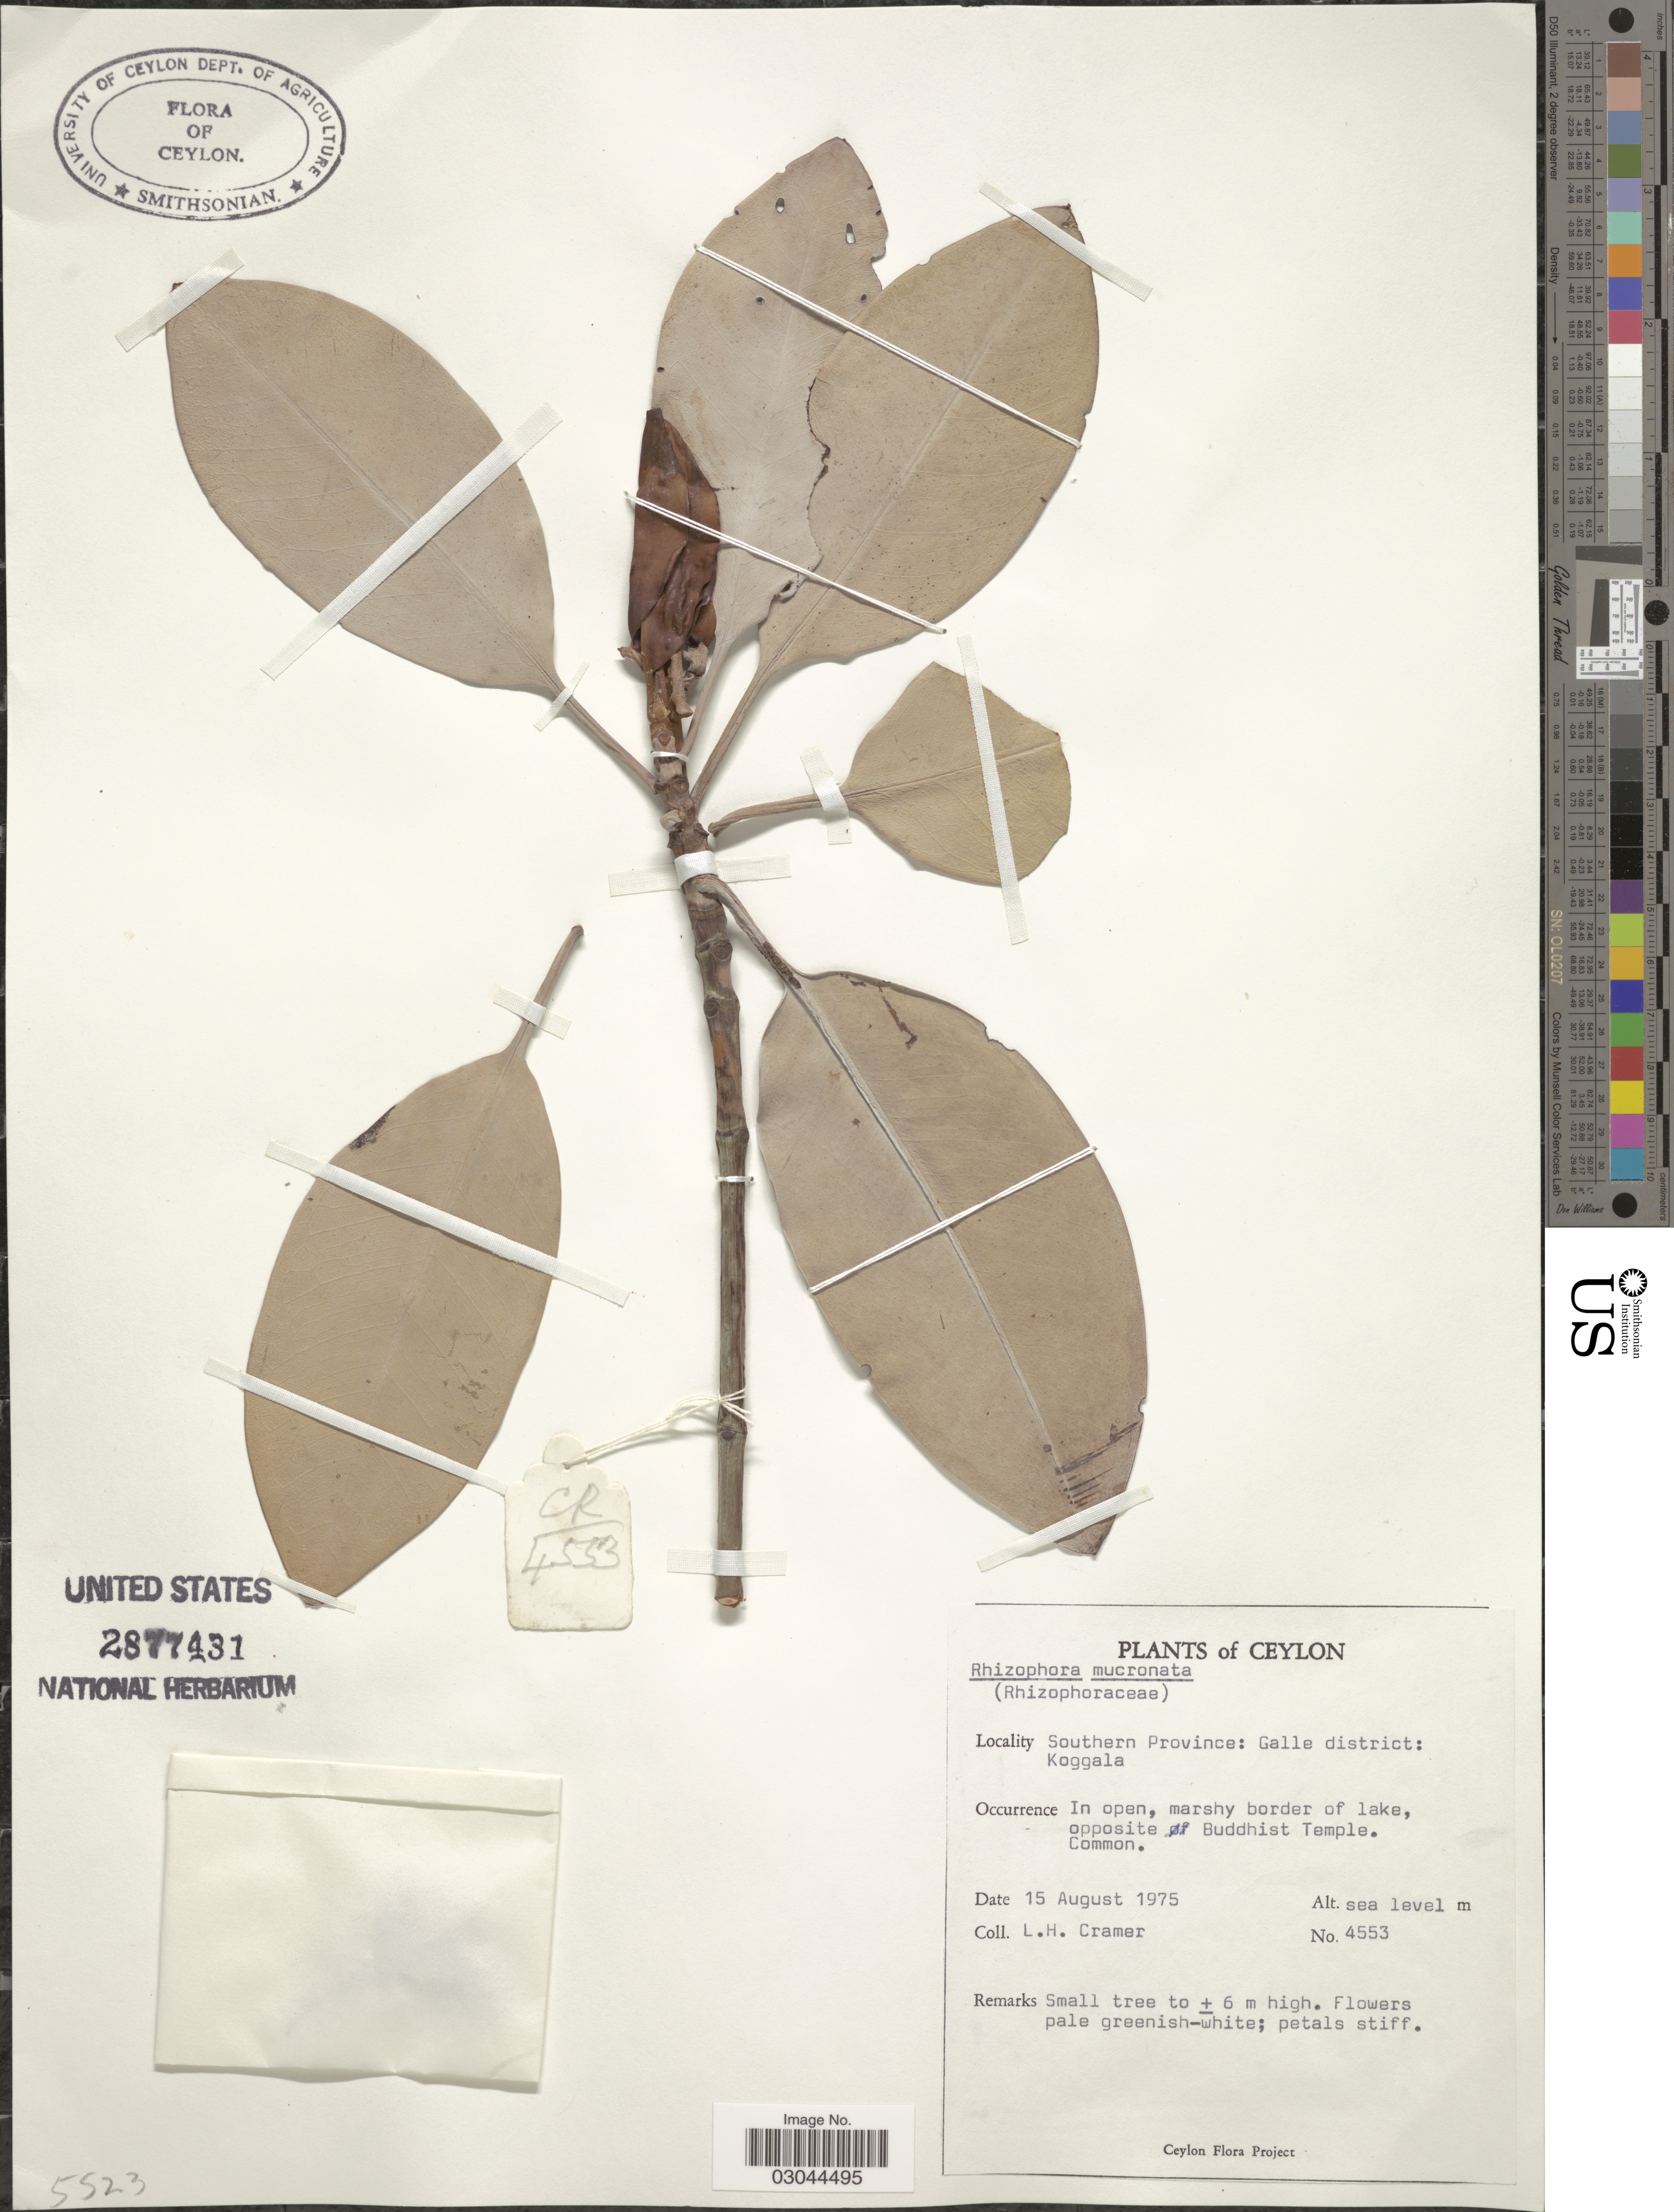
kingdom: Plantae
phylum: Tracheophyta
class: Magnoliopsida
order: Malpighiales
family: Rhizophoraceae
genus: Rhizophora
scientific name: Rhizophora mucronata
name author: Lam.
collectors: L. H. Cramer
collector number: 4553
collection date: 1975-08-15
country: Sri Lanka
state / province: Southern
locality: Ceylon. Southern Province: Galle district: Koggala. In open, marshy border of lake, opposite Buddhist Temple.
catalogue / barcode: US 2877431